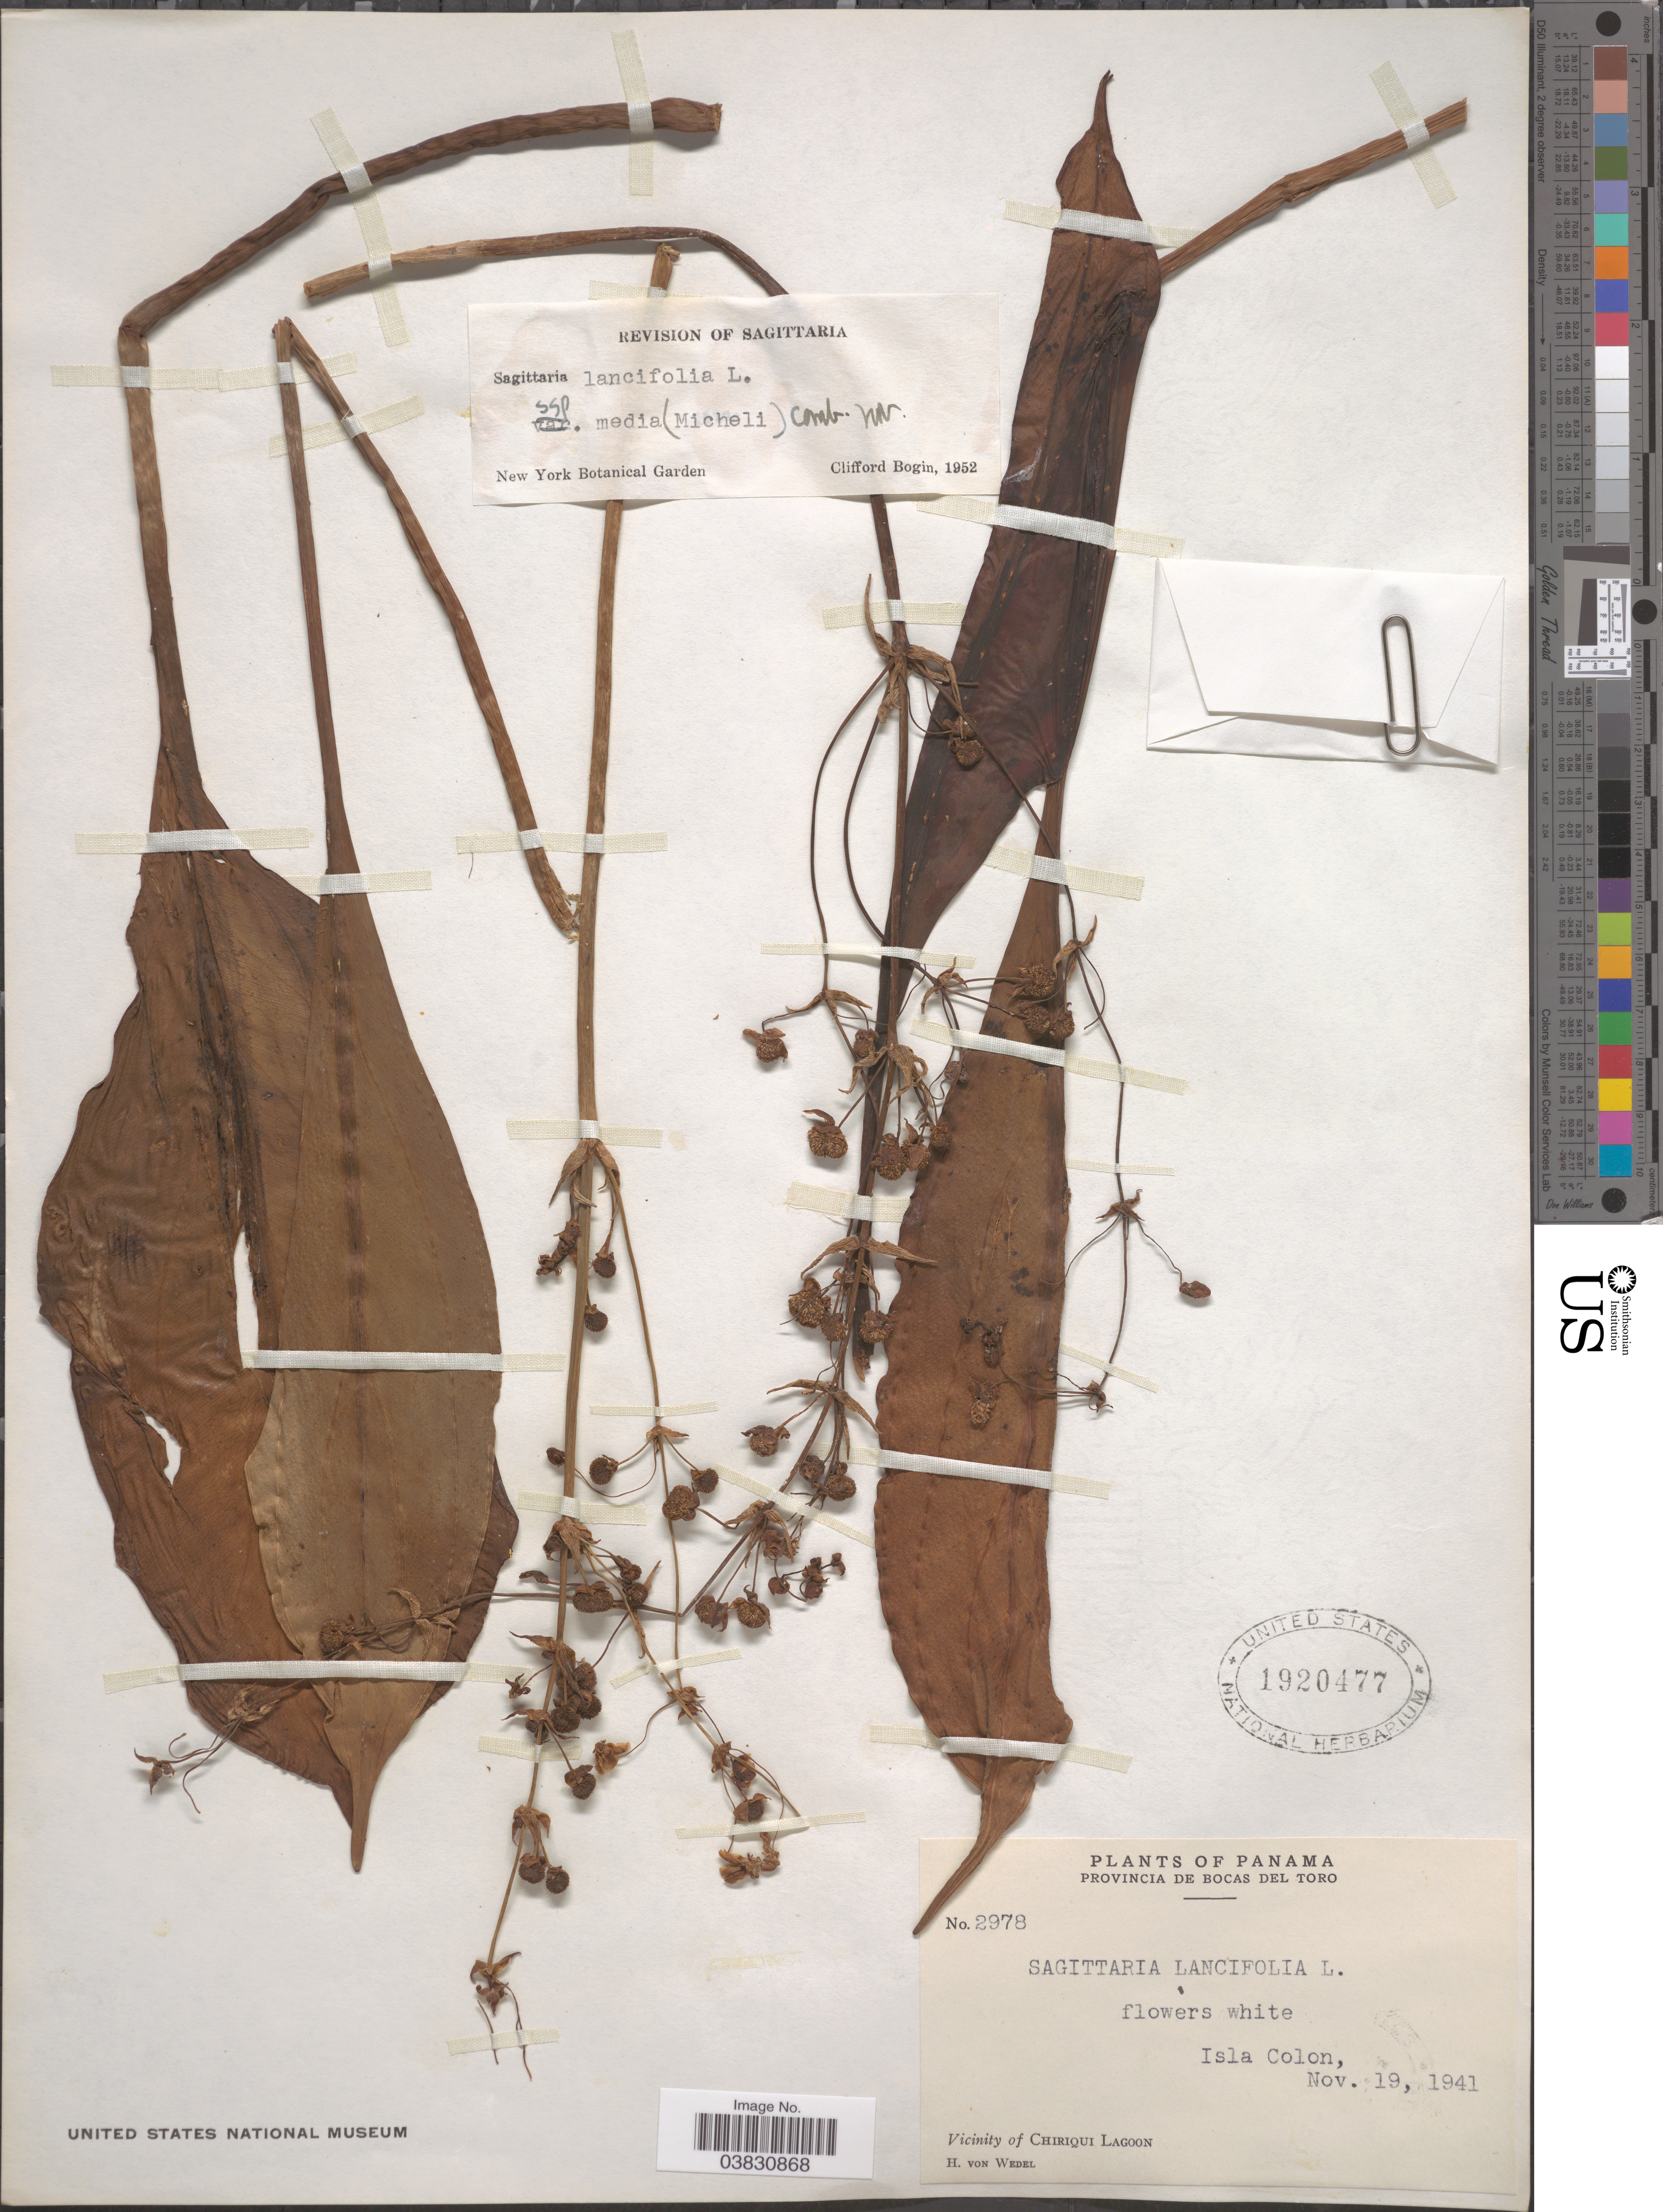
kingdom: Plantae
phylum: Tracheophyta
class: Liliopsida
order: Alismatales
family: Alismataceae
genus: Sagittaria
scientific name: Sagittaria lancifolia subsp. media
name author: (Micheli) Bogin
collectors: H. von Wedel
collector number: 2978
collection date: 1941-11-19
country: Panama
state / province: Bocas del Toro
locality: Isla Colon, Vicinity of Chiriqui Lagoon.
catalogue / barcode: US 1920477